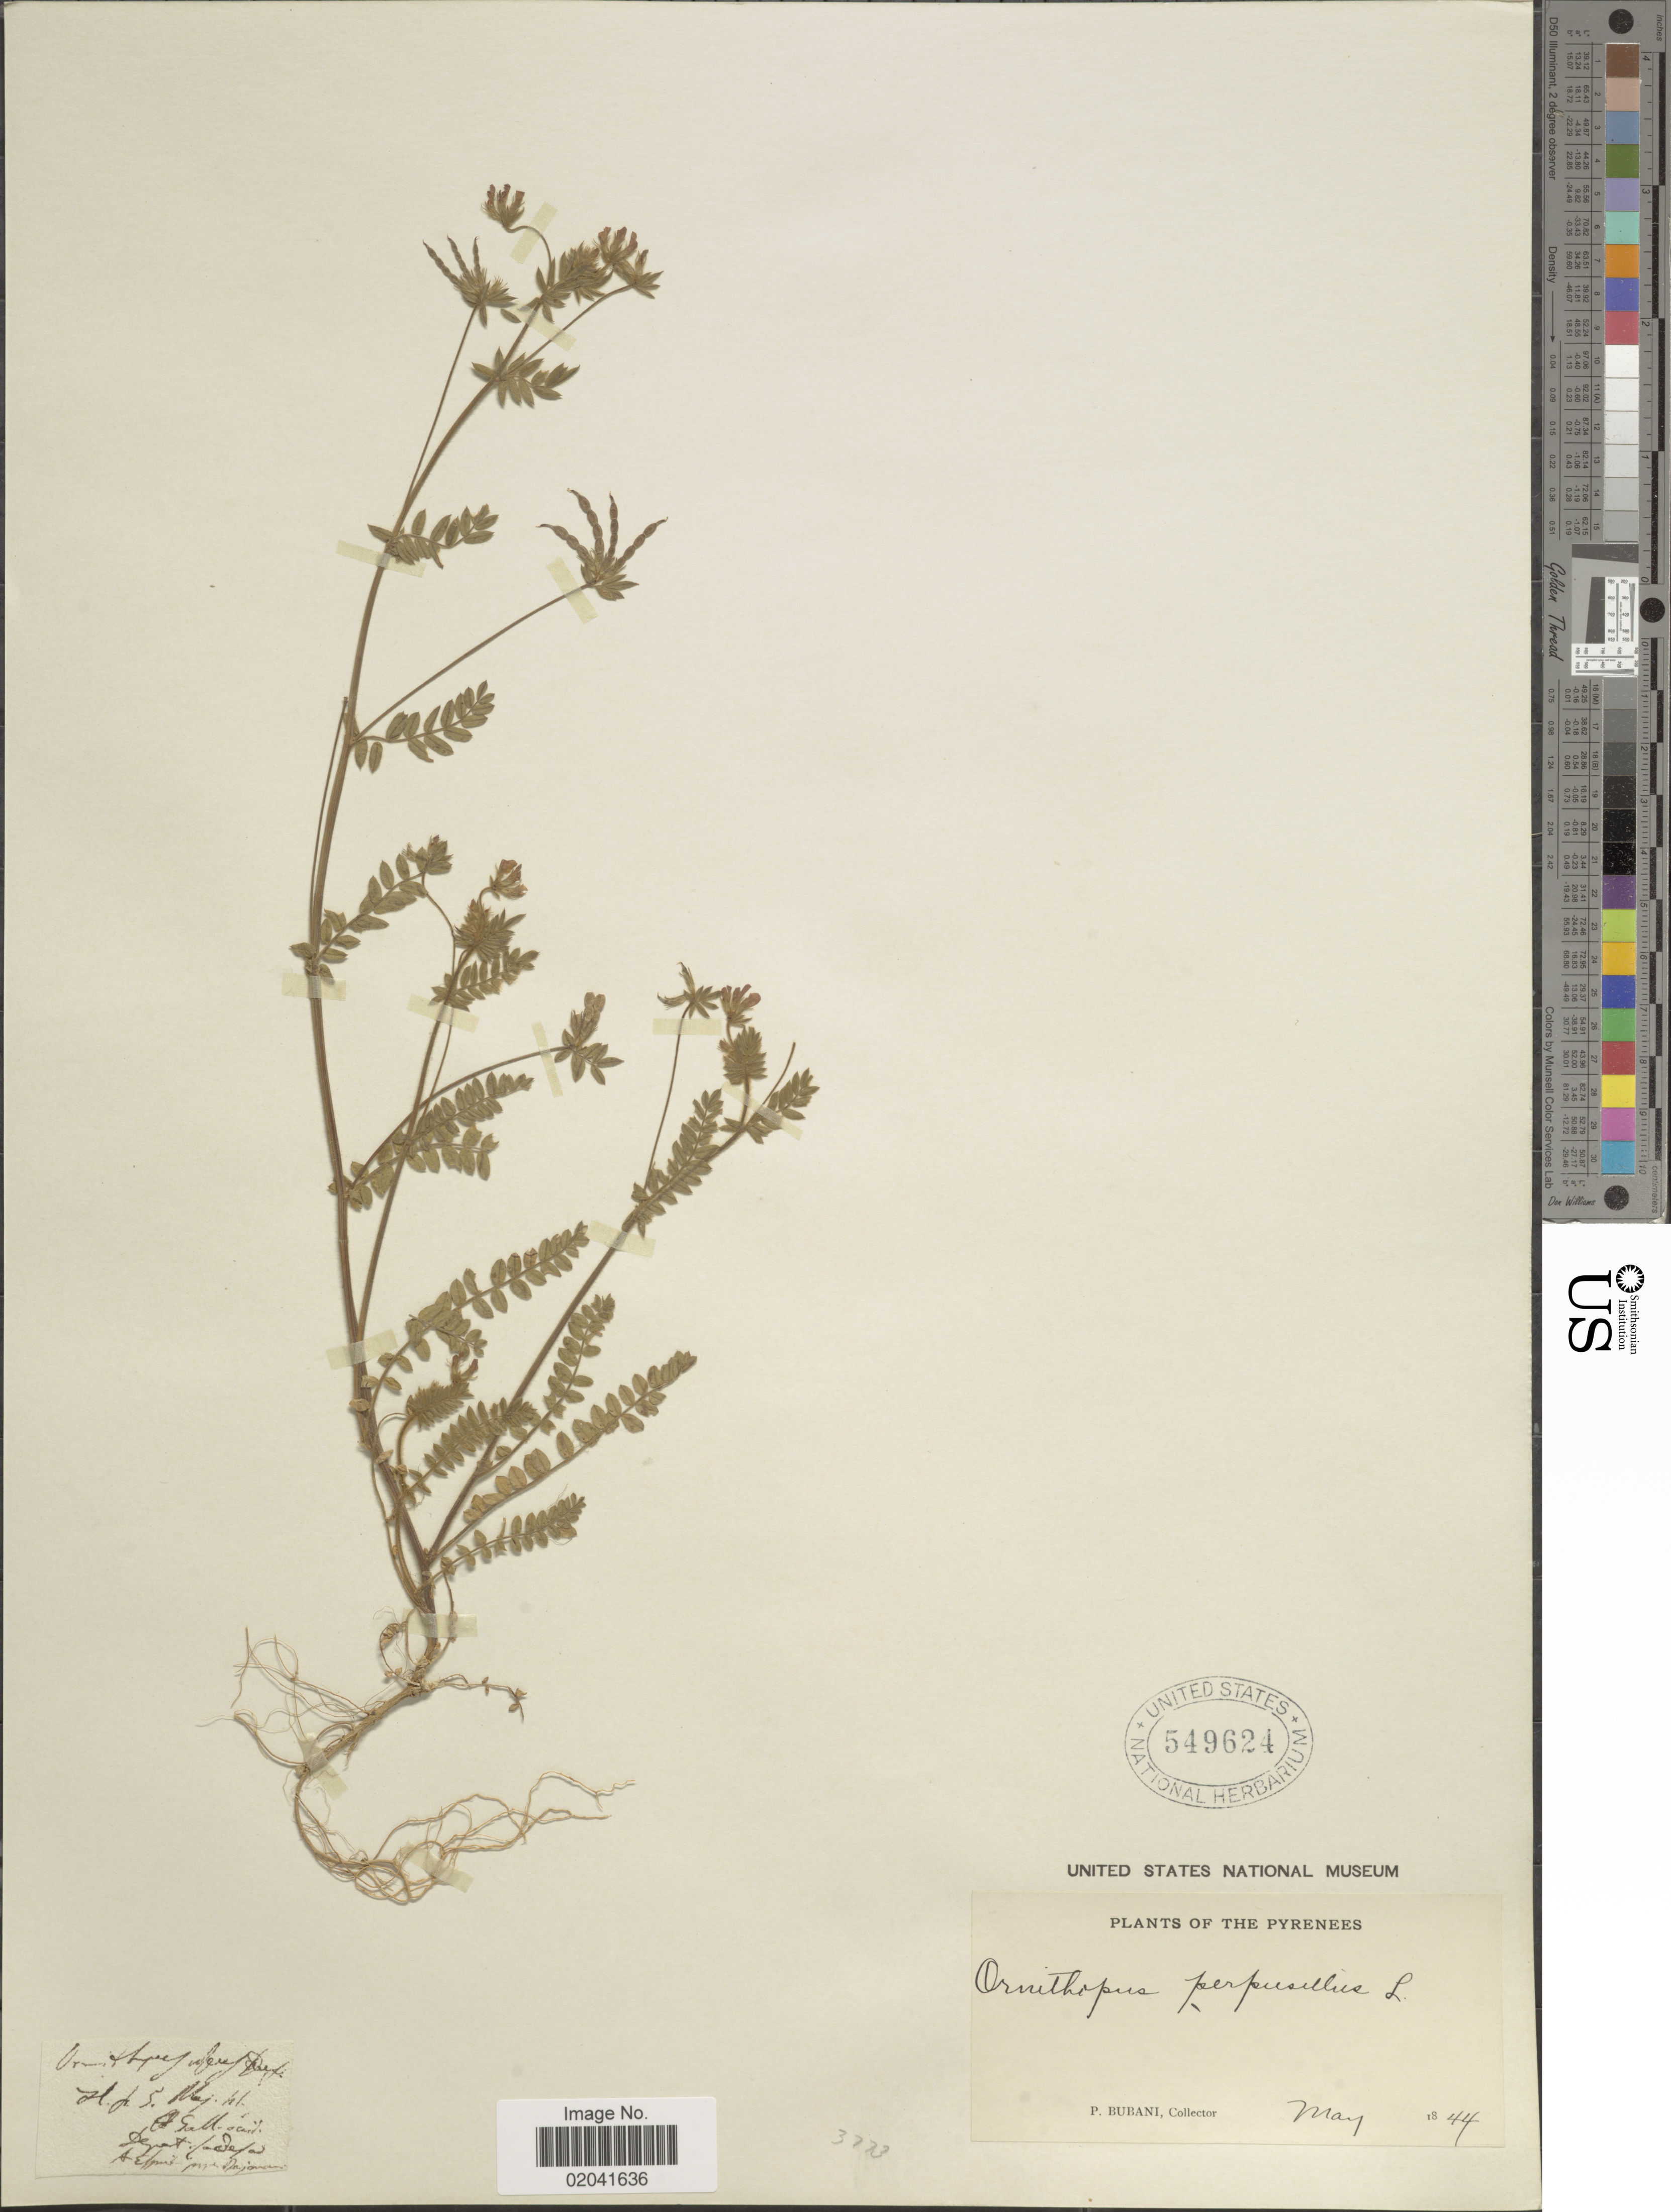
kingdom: Plantae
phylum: Tracheophyta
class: Magnoliopsida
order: Fabales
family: Fabaceae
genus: Ornithopus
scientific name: Ornithopus perpusillus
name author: L.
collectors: P. Bubani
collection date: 1844-05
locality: Pyrenees,.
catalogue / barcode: US 549624